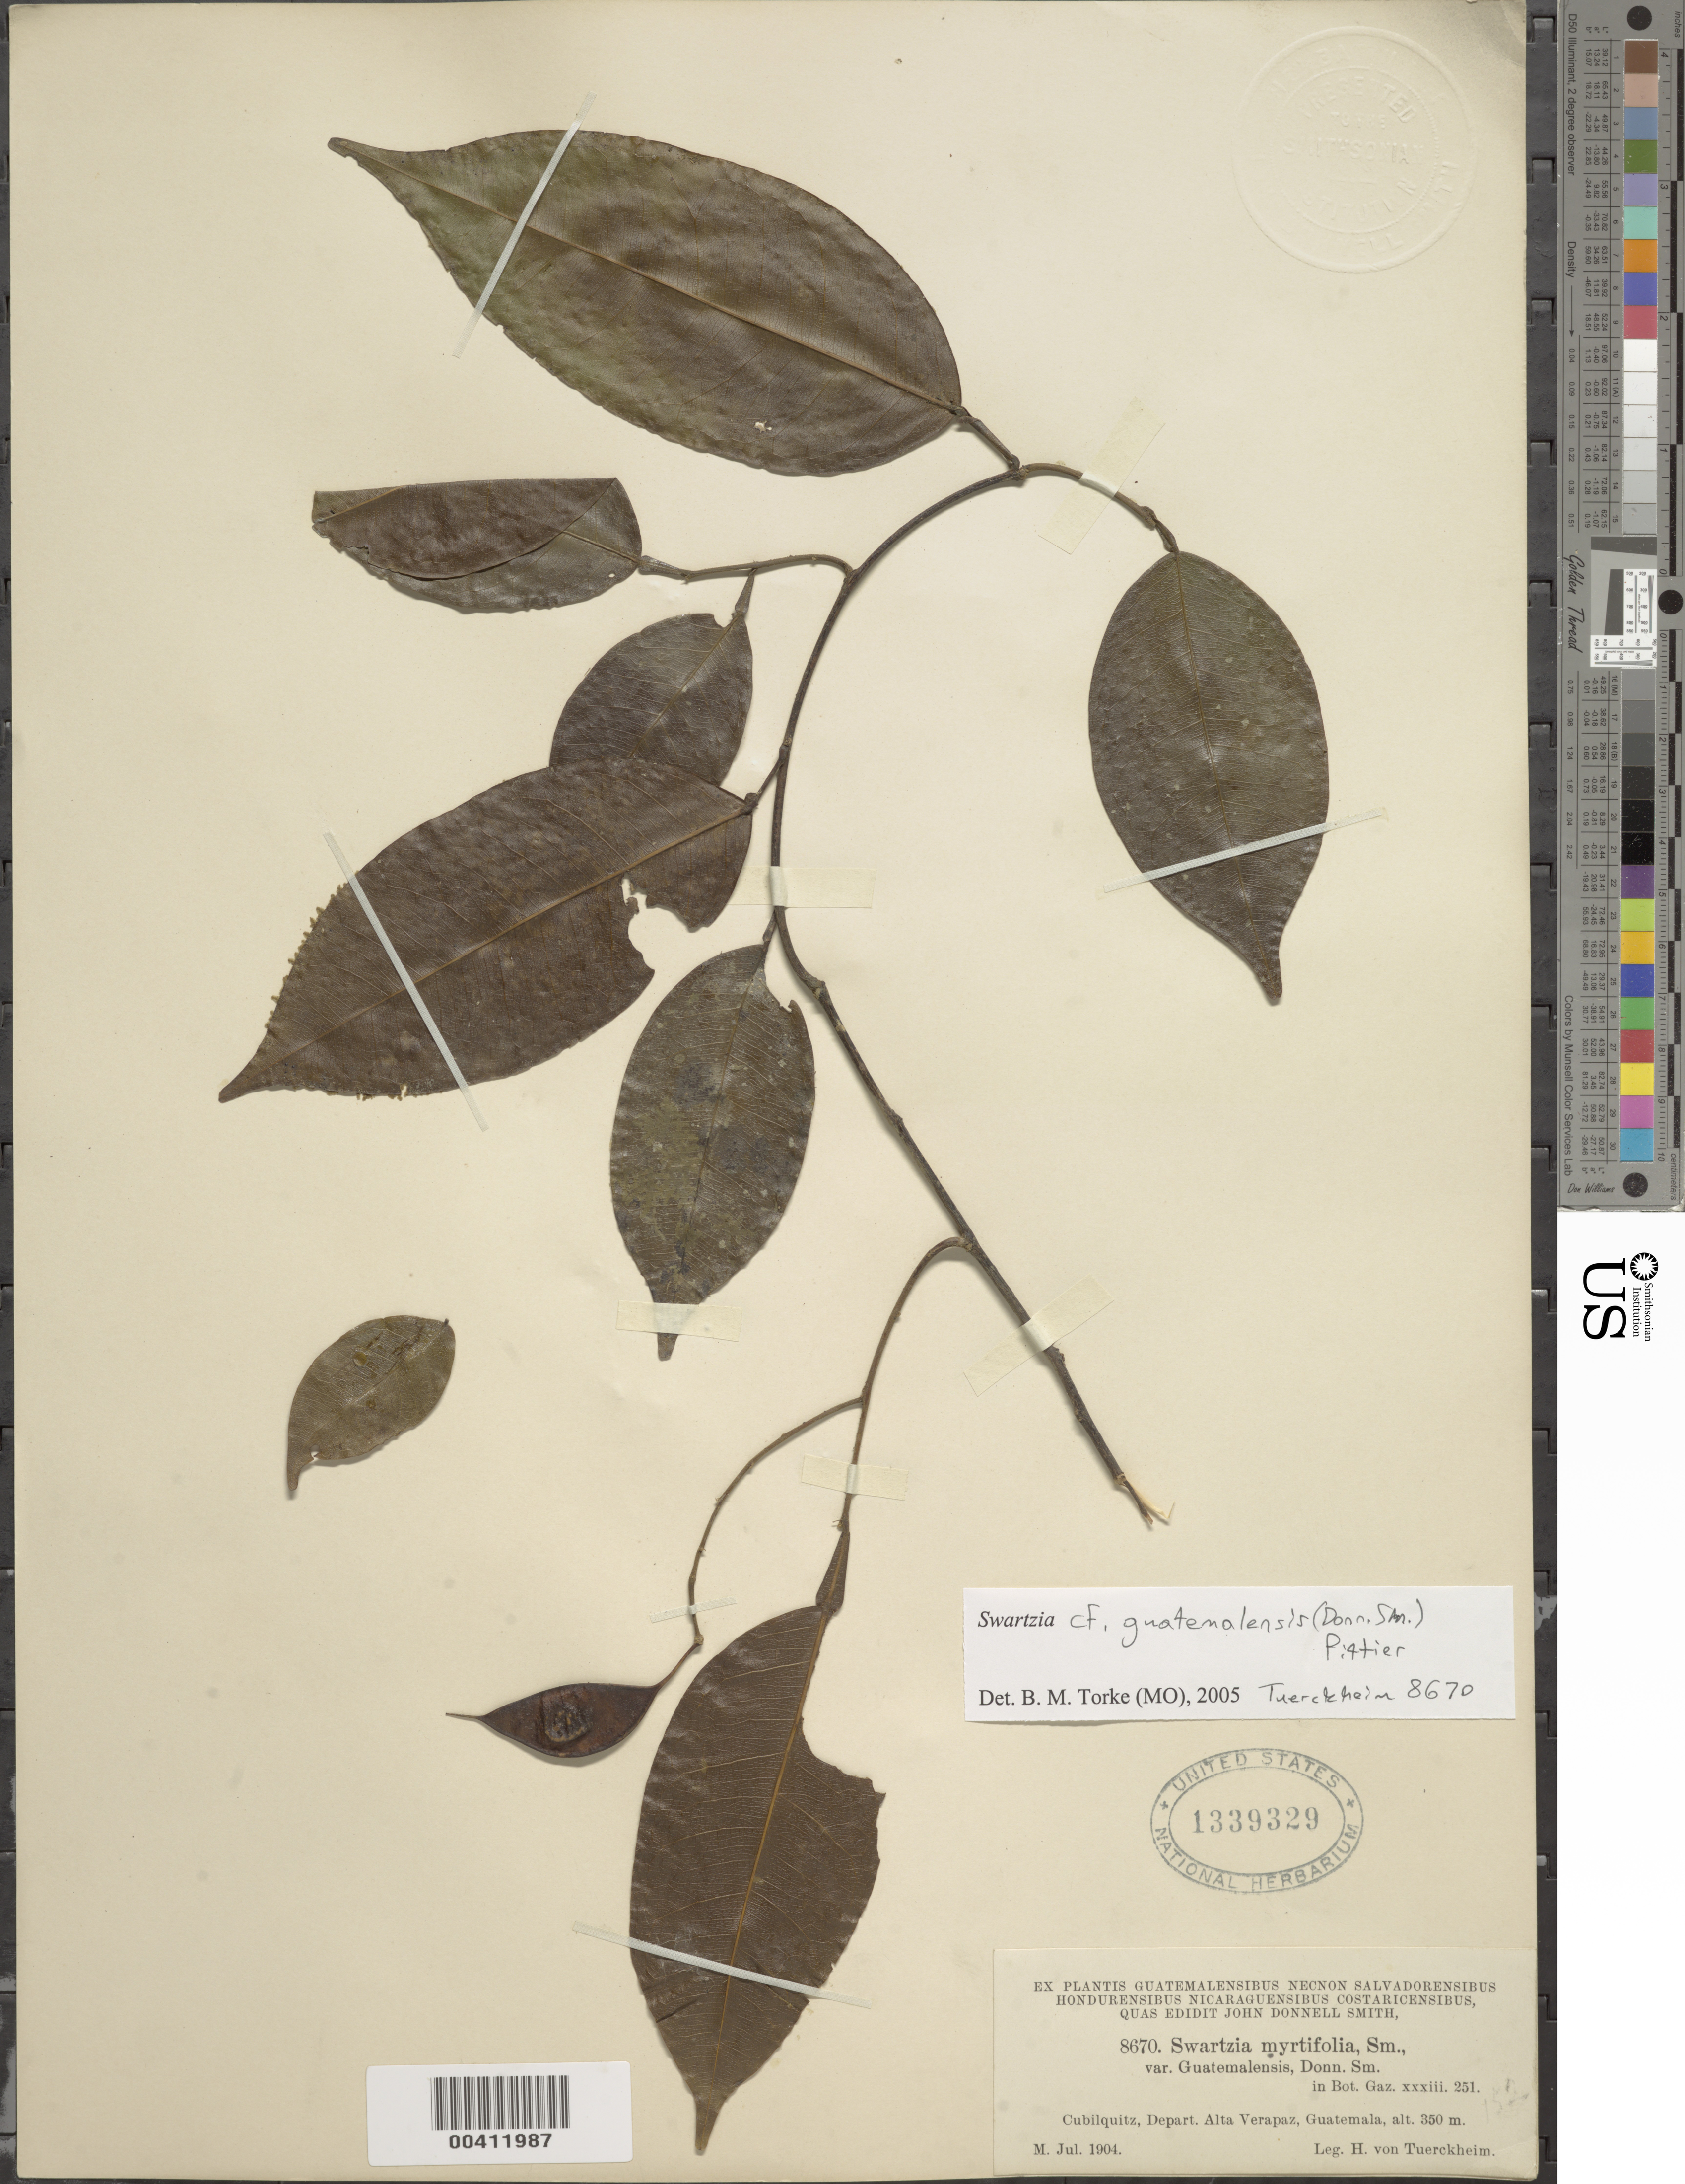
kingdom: Plantae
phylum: Tracheophyta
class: Magnoliopsida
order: Fabales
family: Fabaceae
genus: Swartzia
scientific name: Swartzia guatemalensis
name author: (Donn. Sm.) Pittier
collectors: H. von Türckheim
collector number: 8670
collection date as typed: Jul 1904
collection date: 1904-07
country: Guatemala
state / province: Alta Verapaz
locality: Cubilquitz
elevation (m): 350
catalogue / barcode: US 1339329